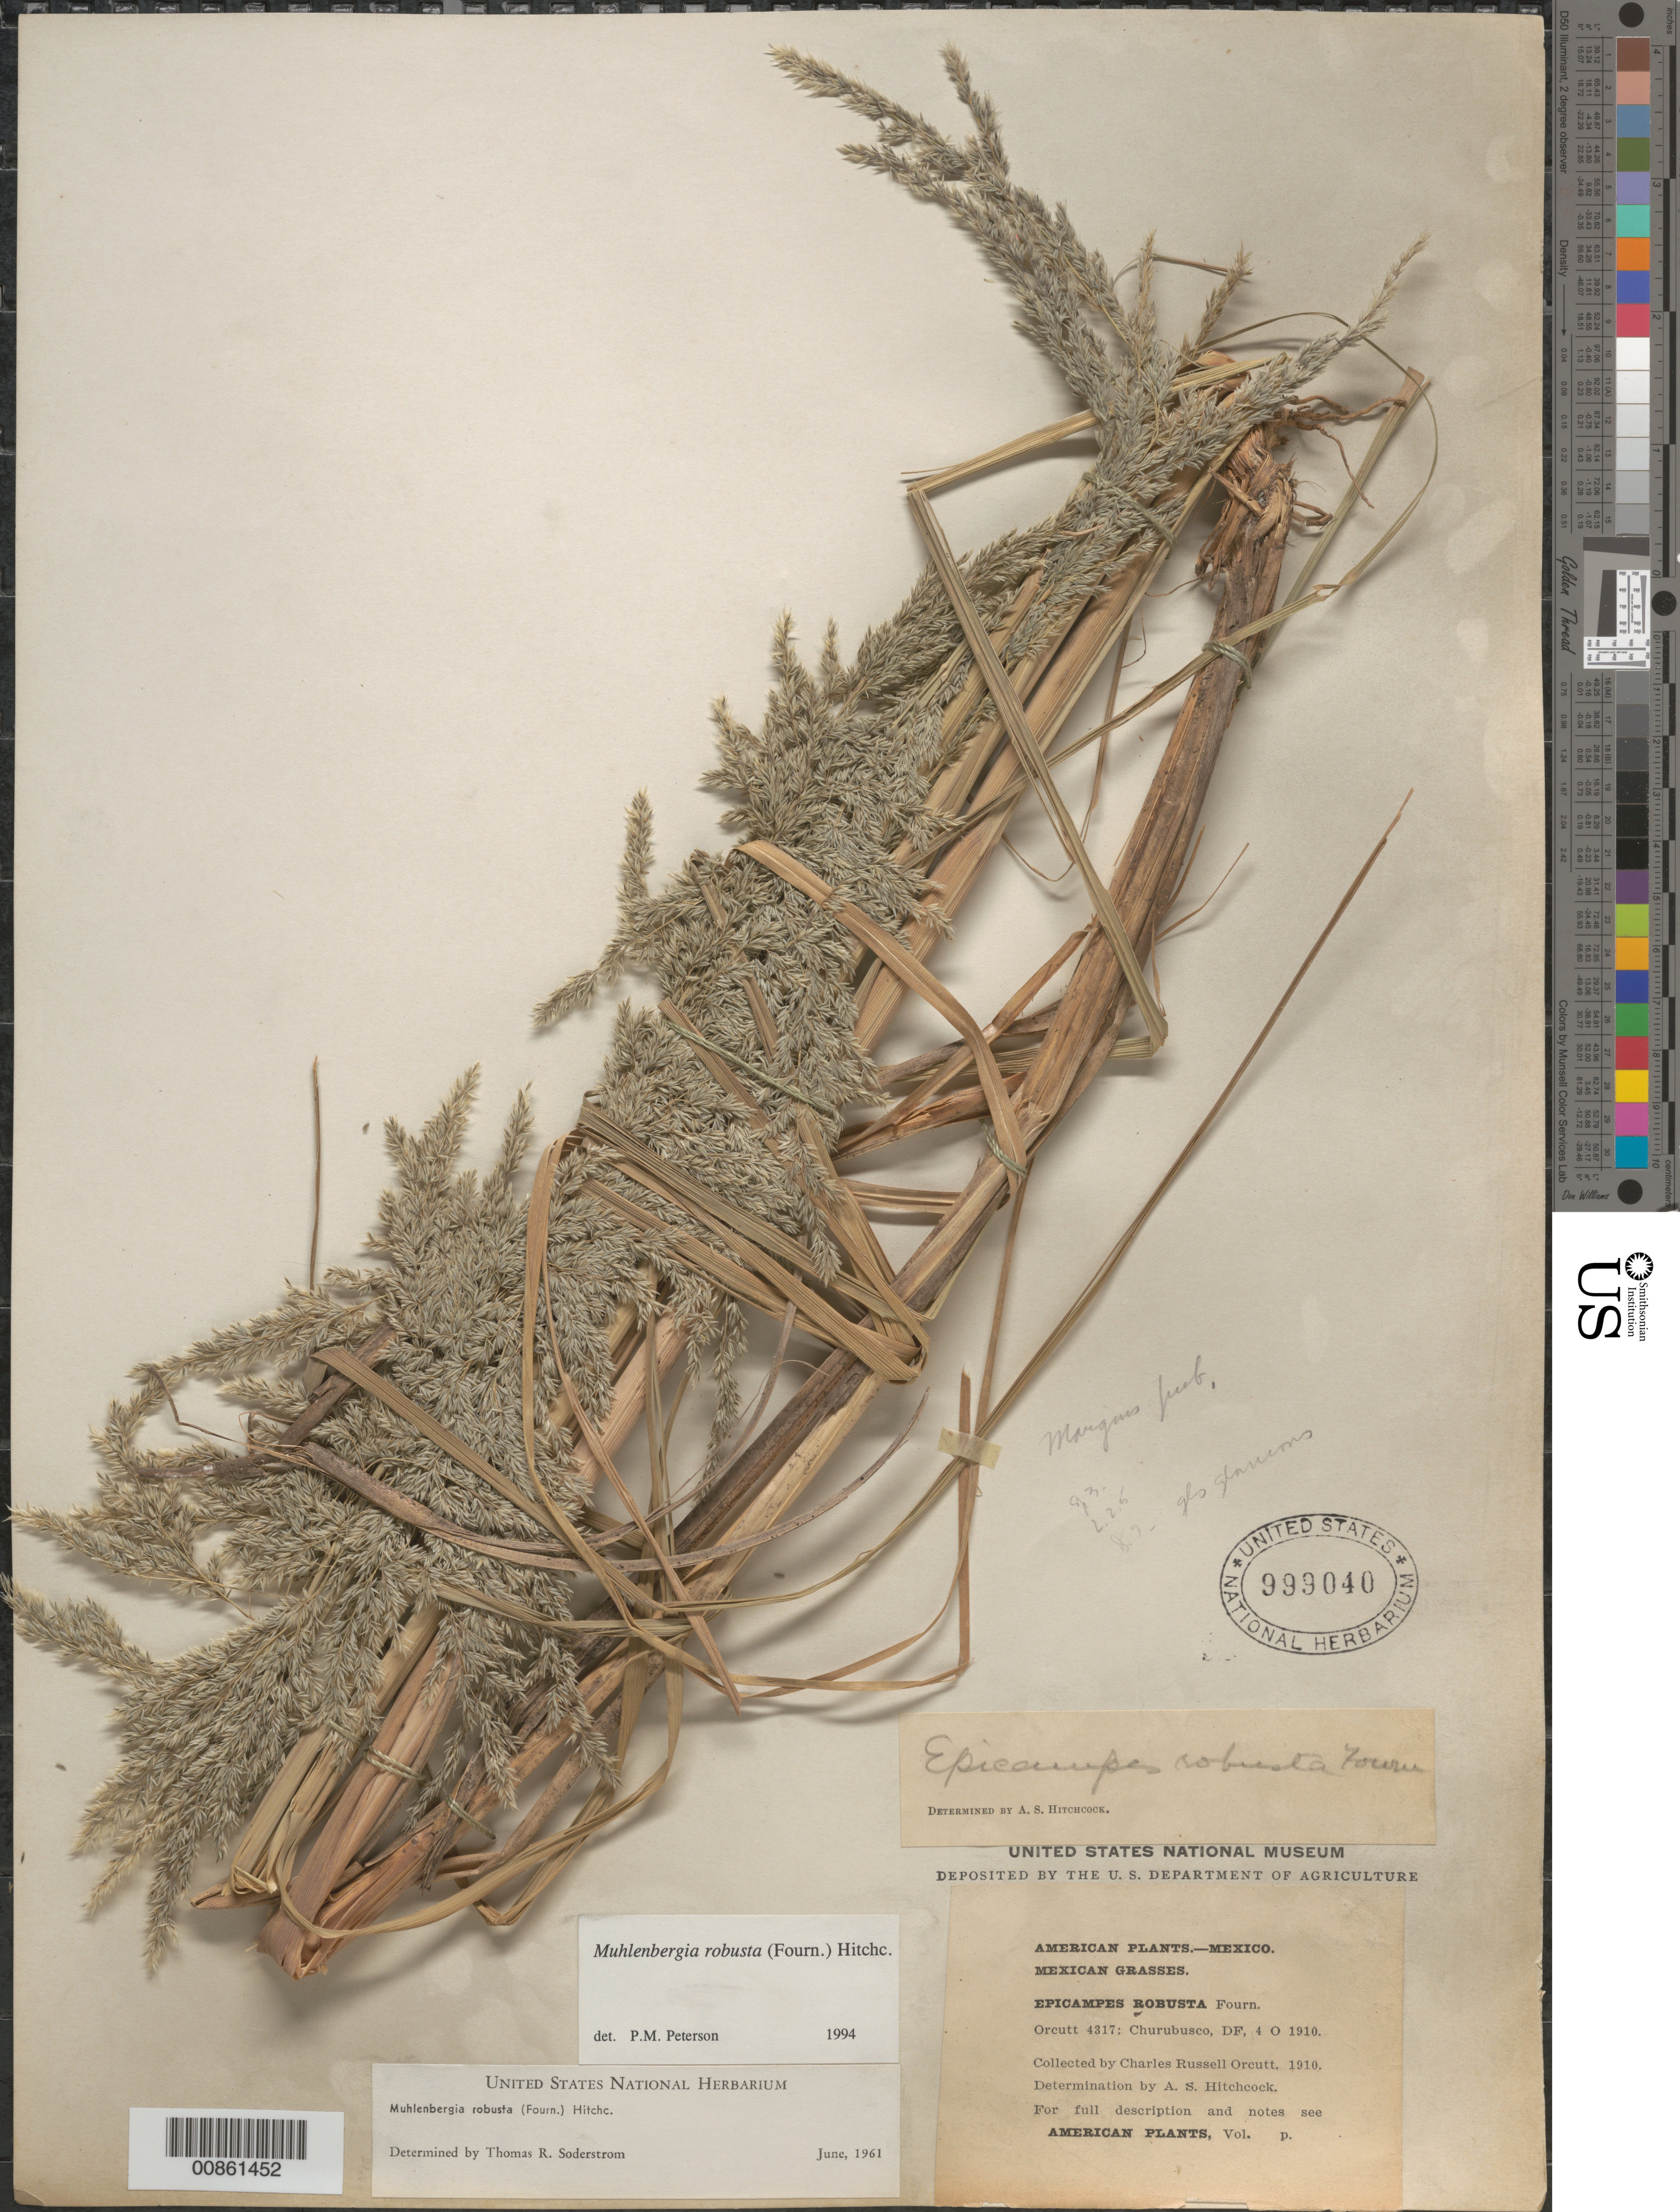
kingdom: Plantae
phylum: Tracheophyta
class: Liliopsida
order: Poales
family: Poaceae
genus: Muhlenbergia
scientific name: Muhlenbergia robusta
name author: (E. Fourn.) Hitchc.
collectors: C. R. Orcutt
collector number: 4317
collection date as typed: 04 Oct 1910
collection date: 1910-10-04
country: Mexico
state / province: Distrito Federal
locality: Churubusco, D.F.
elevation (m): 2250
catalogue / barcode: US 999040